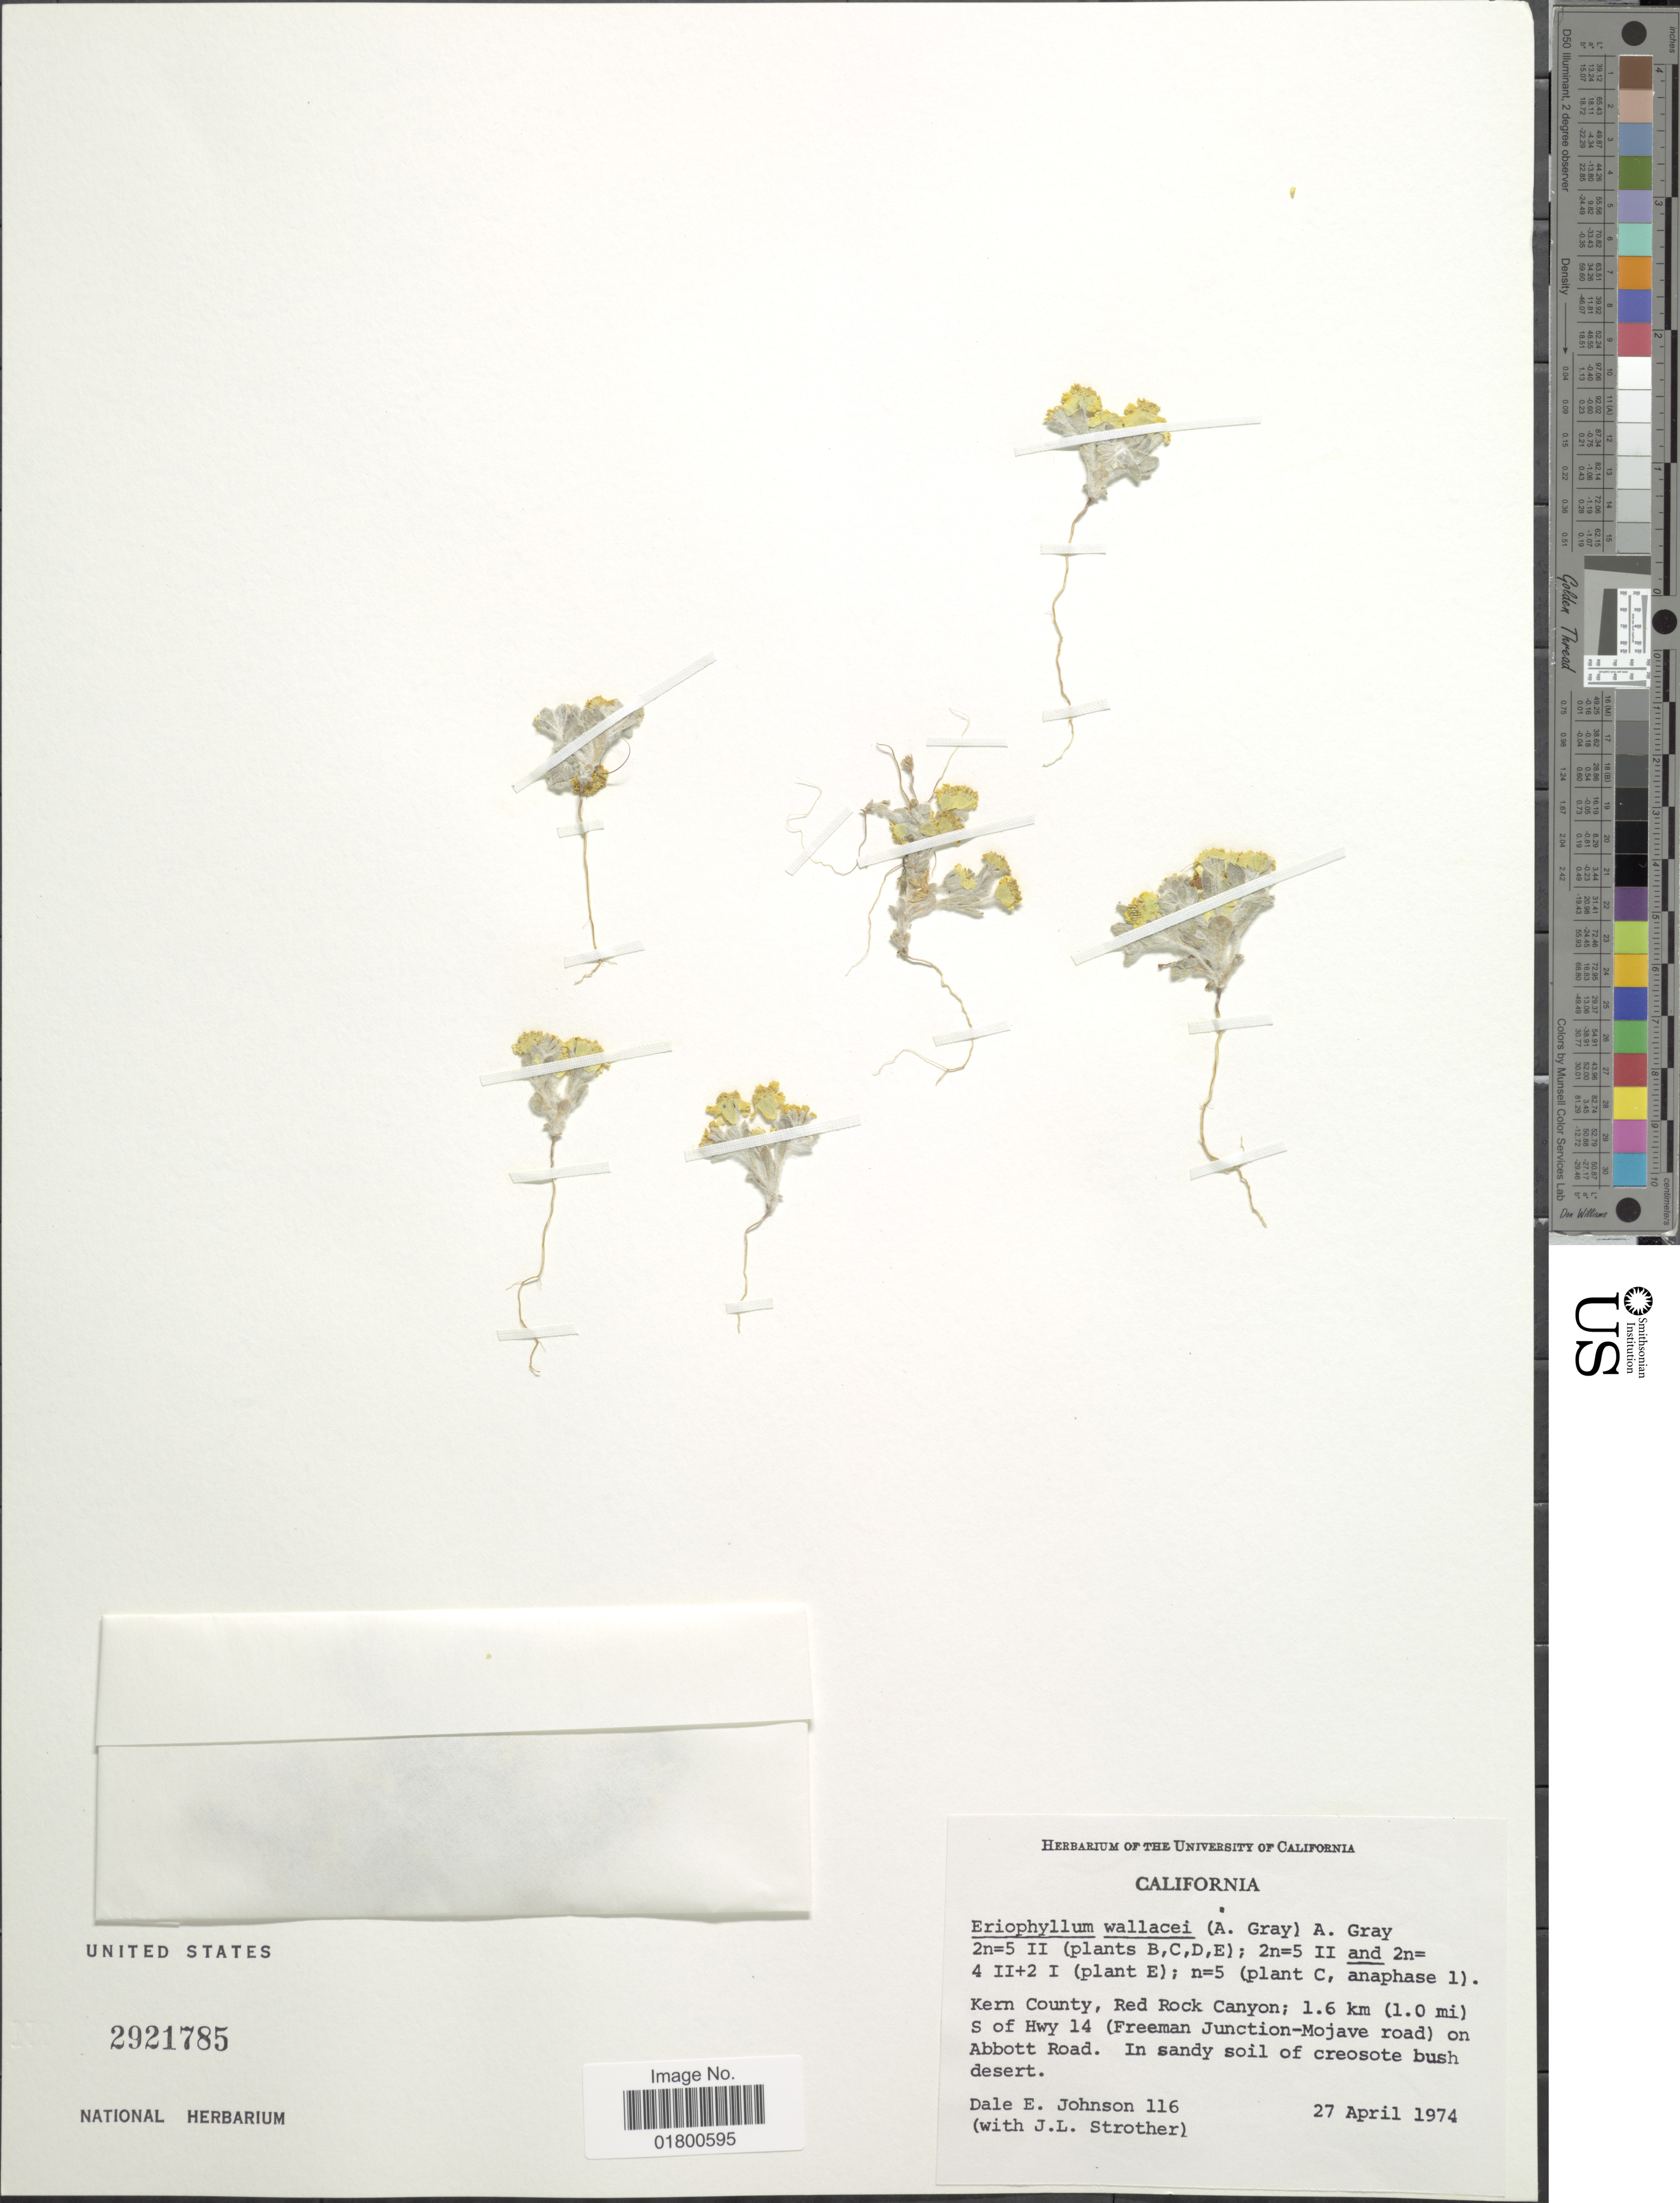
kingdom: Plantae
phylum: Tracheophyta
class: Magnoliopsida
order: Asterales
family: Asteraceae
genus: Eriophyllum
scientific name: Eriophyllum wallacei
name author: (A. Gray) A. Gray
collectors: D. E. Johnson & J. L. Strother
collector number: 116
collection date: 1974-04-27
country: United States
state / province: California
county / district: Kern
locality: Kern County, Red Rock Canyon, 1.6 km (1.0 mi) S of Hwy 14 (Freeman Junction-Mojave road) on Abbott Road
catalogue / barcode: US 2921785